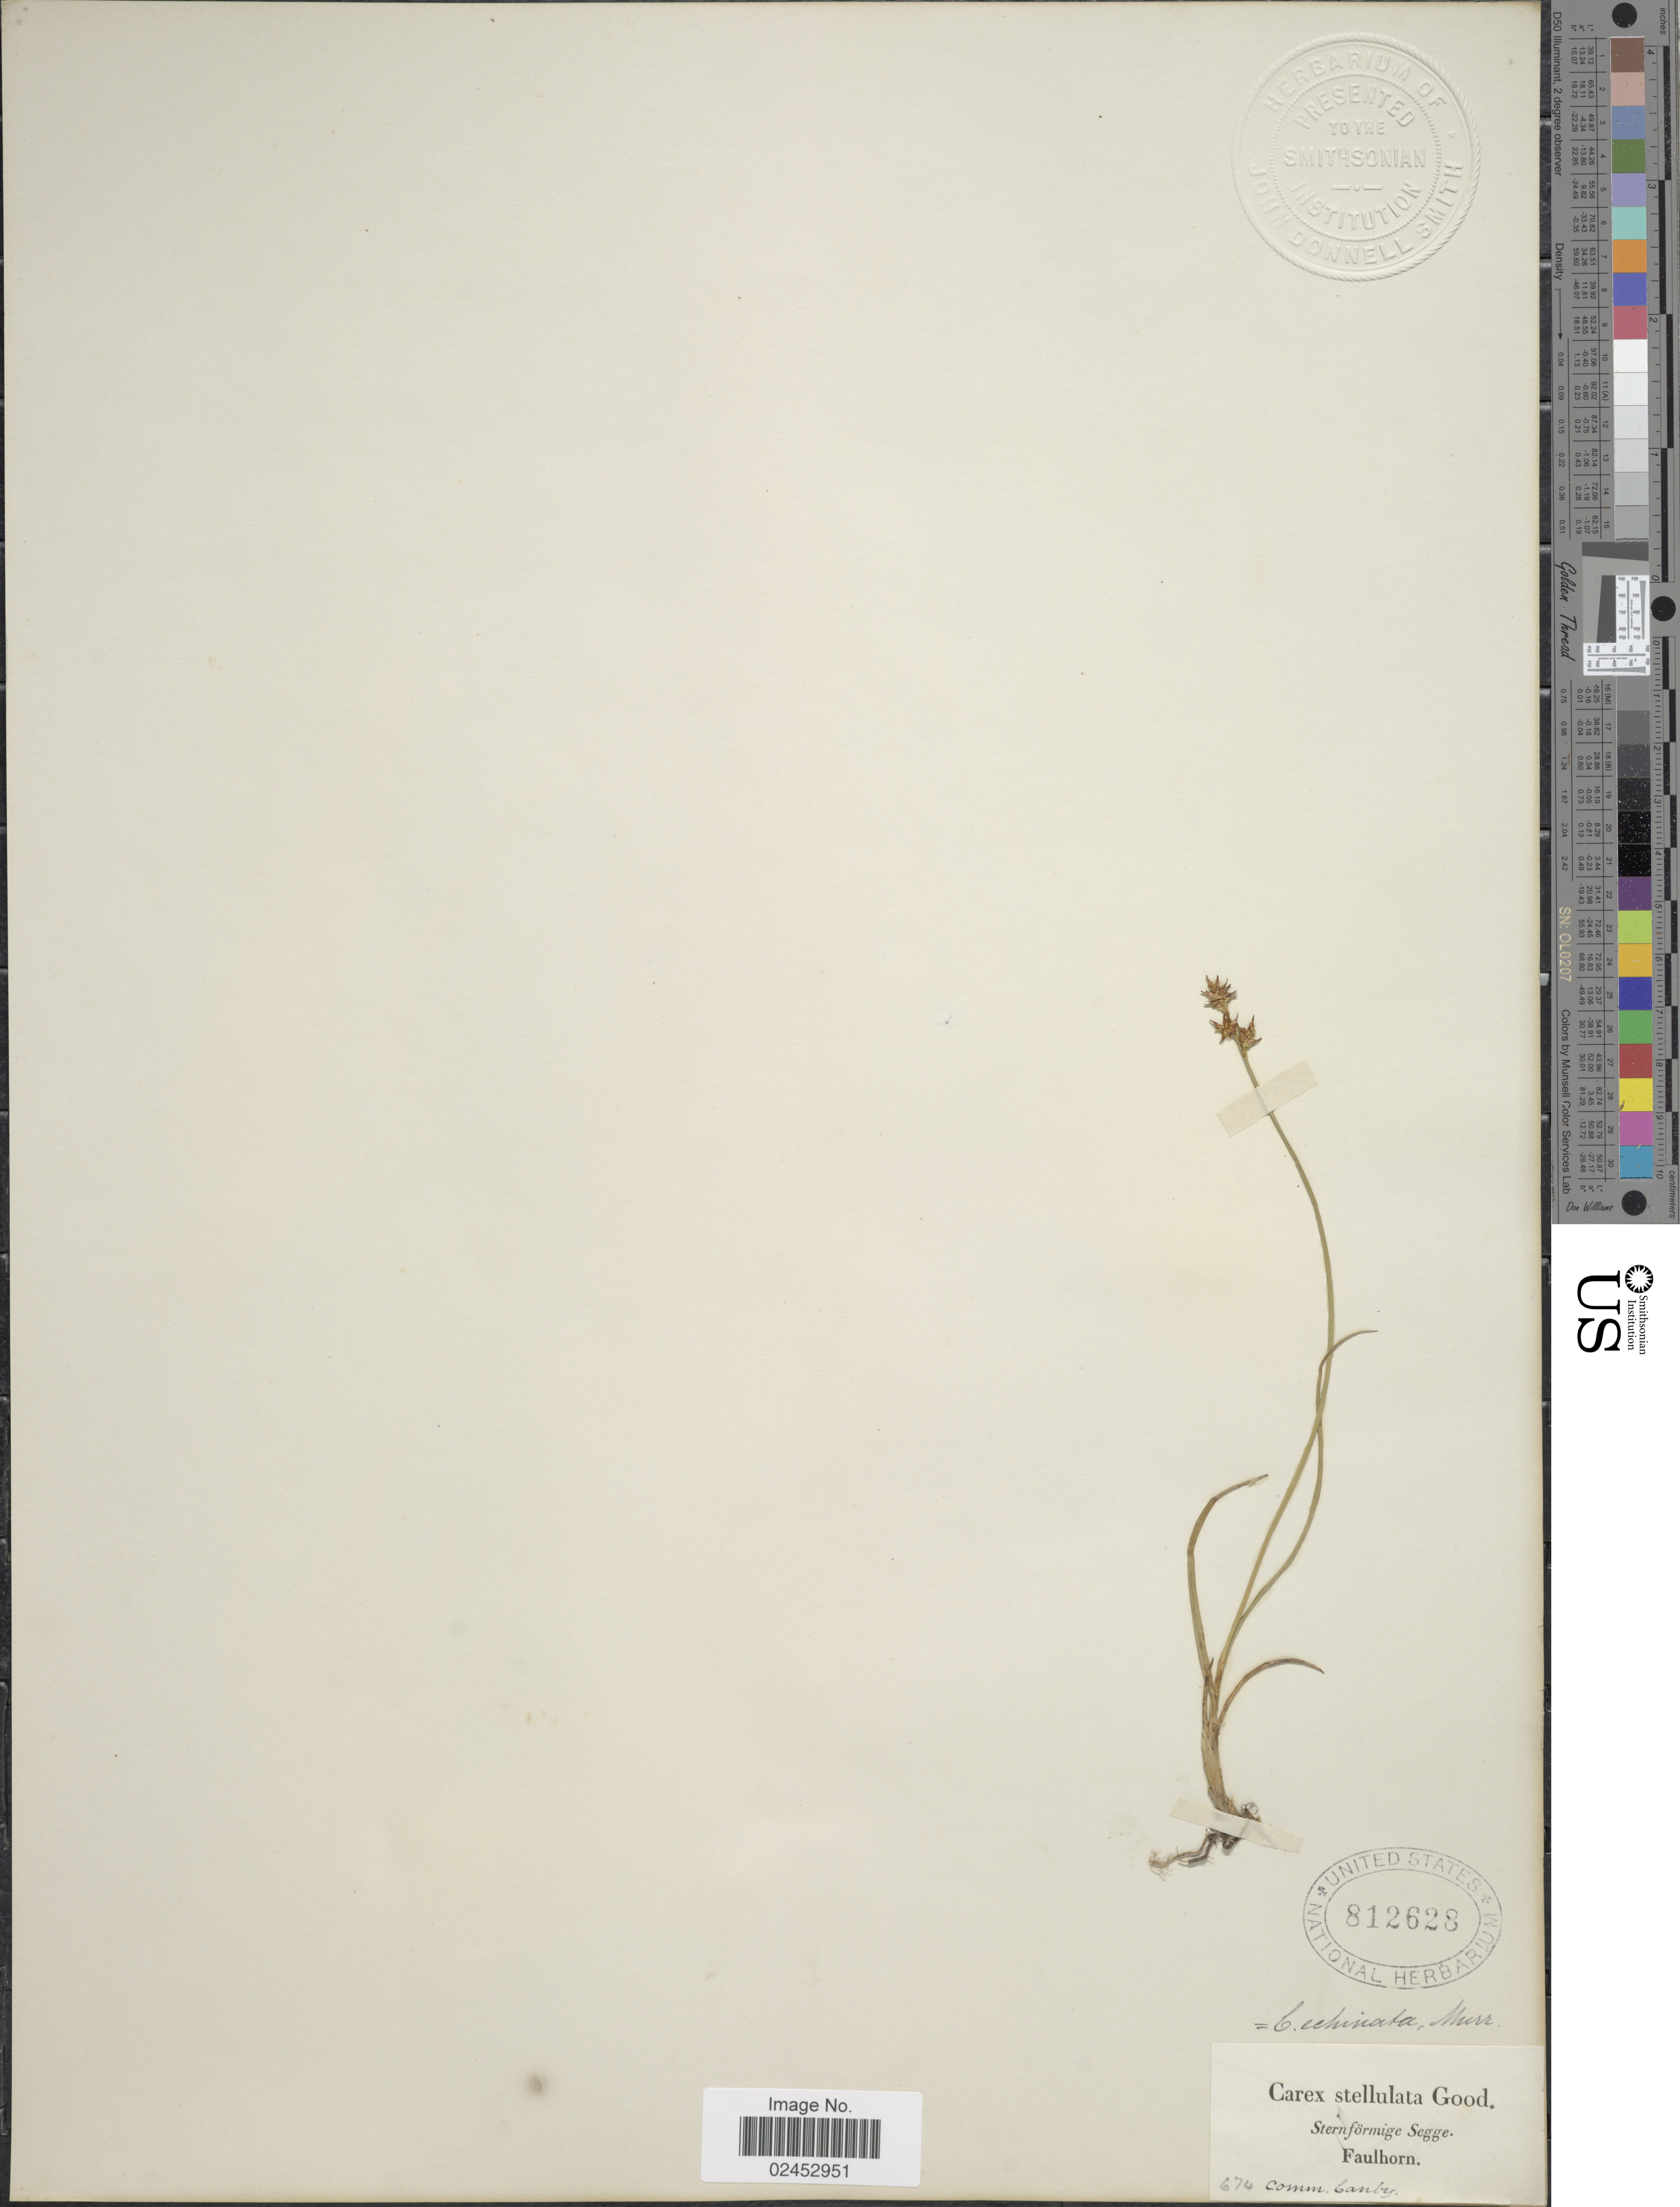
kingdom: Plantae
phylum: Tracheophyta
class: Liliopsida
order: Poales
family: Cyperaceae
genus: Carex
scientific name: Carex echinata subsp. echinata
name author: Murray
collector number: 670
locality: Faulhor.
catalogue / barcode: US 812628